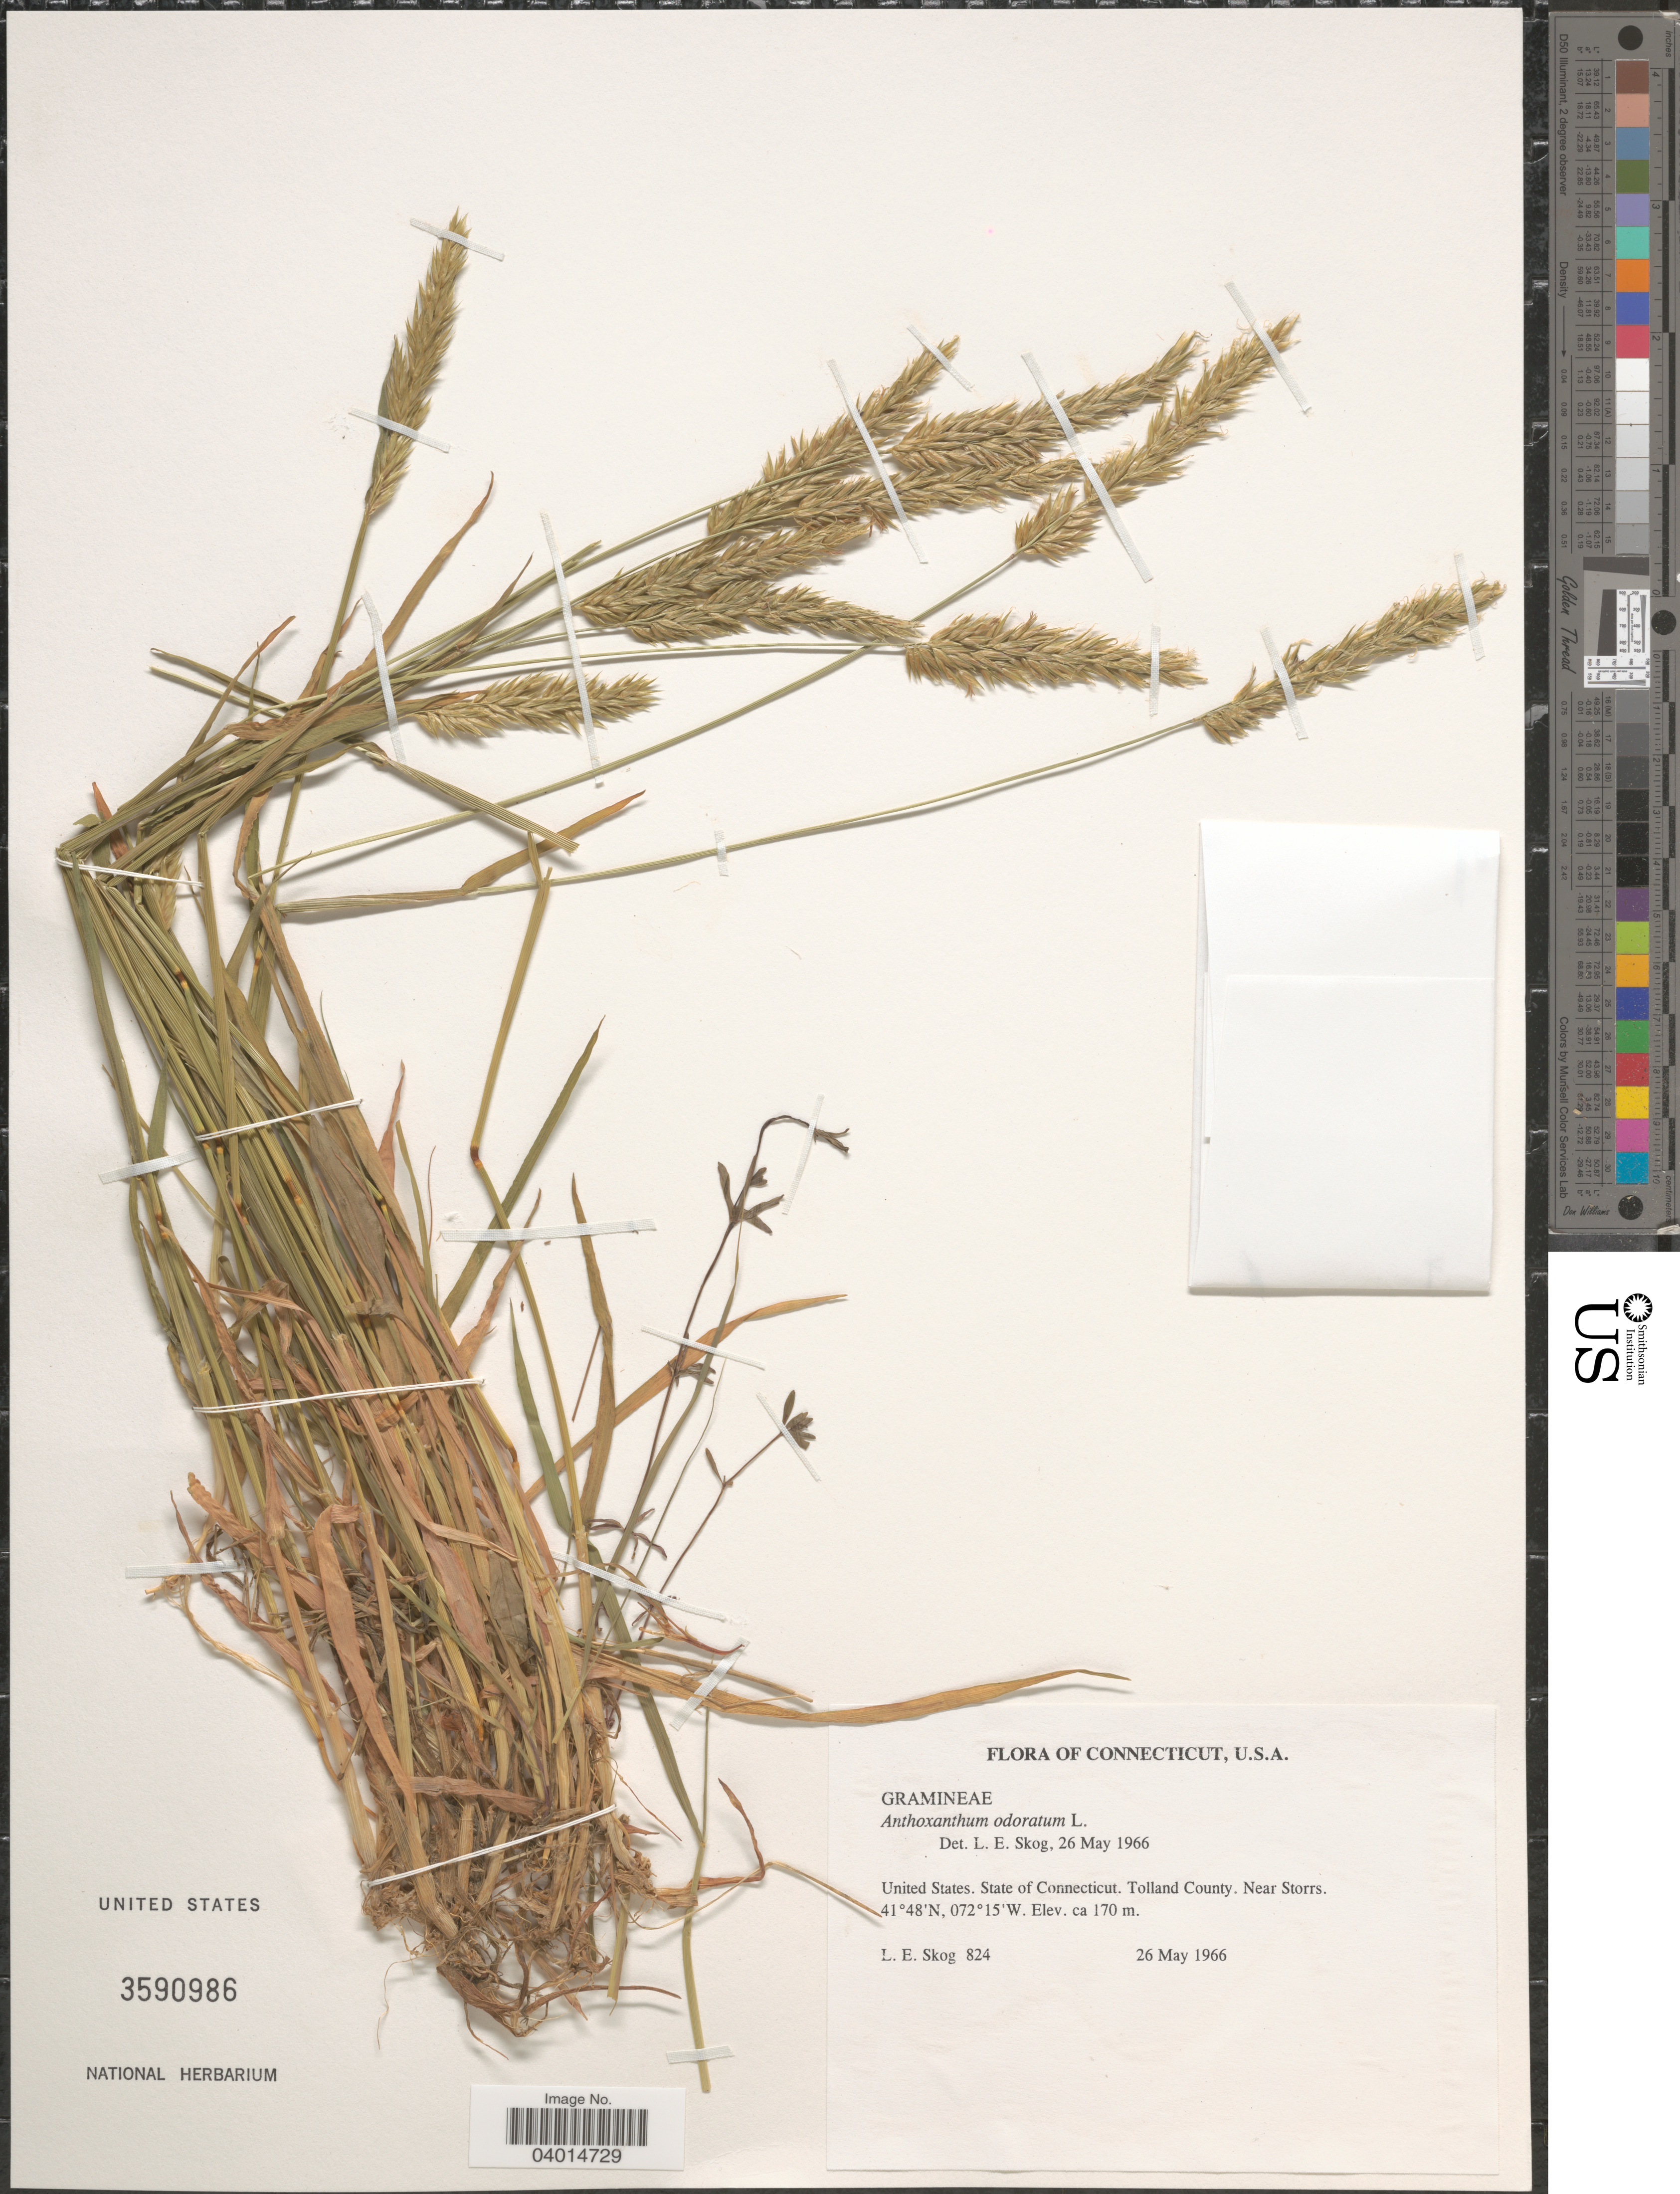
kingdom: Plantae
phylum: Tracheophyta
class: Liliopsida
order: Poales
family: Poaceae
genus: Anthoxanthum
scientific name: Anthoxanthum odoratum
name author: L.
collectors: L. E. Skog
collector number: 824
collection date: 1966-05-26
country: United States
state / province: Connecticut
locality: Tolland County. Near Storrs.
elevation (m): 170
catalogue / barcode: US 3590986